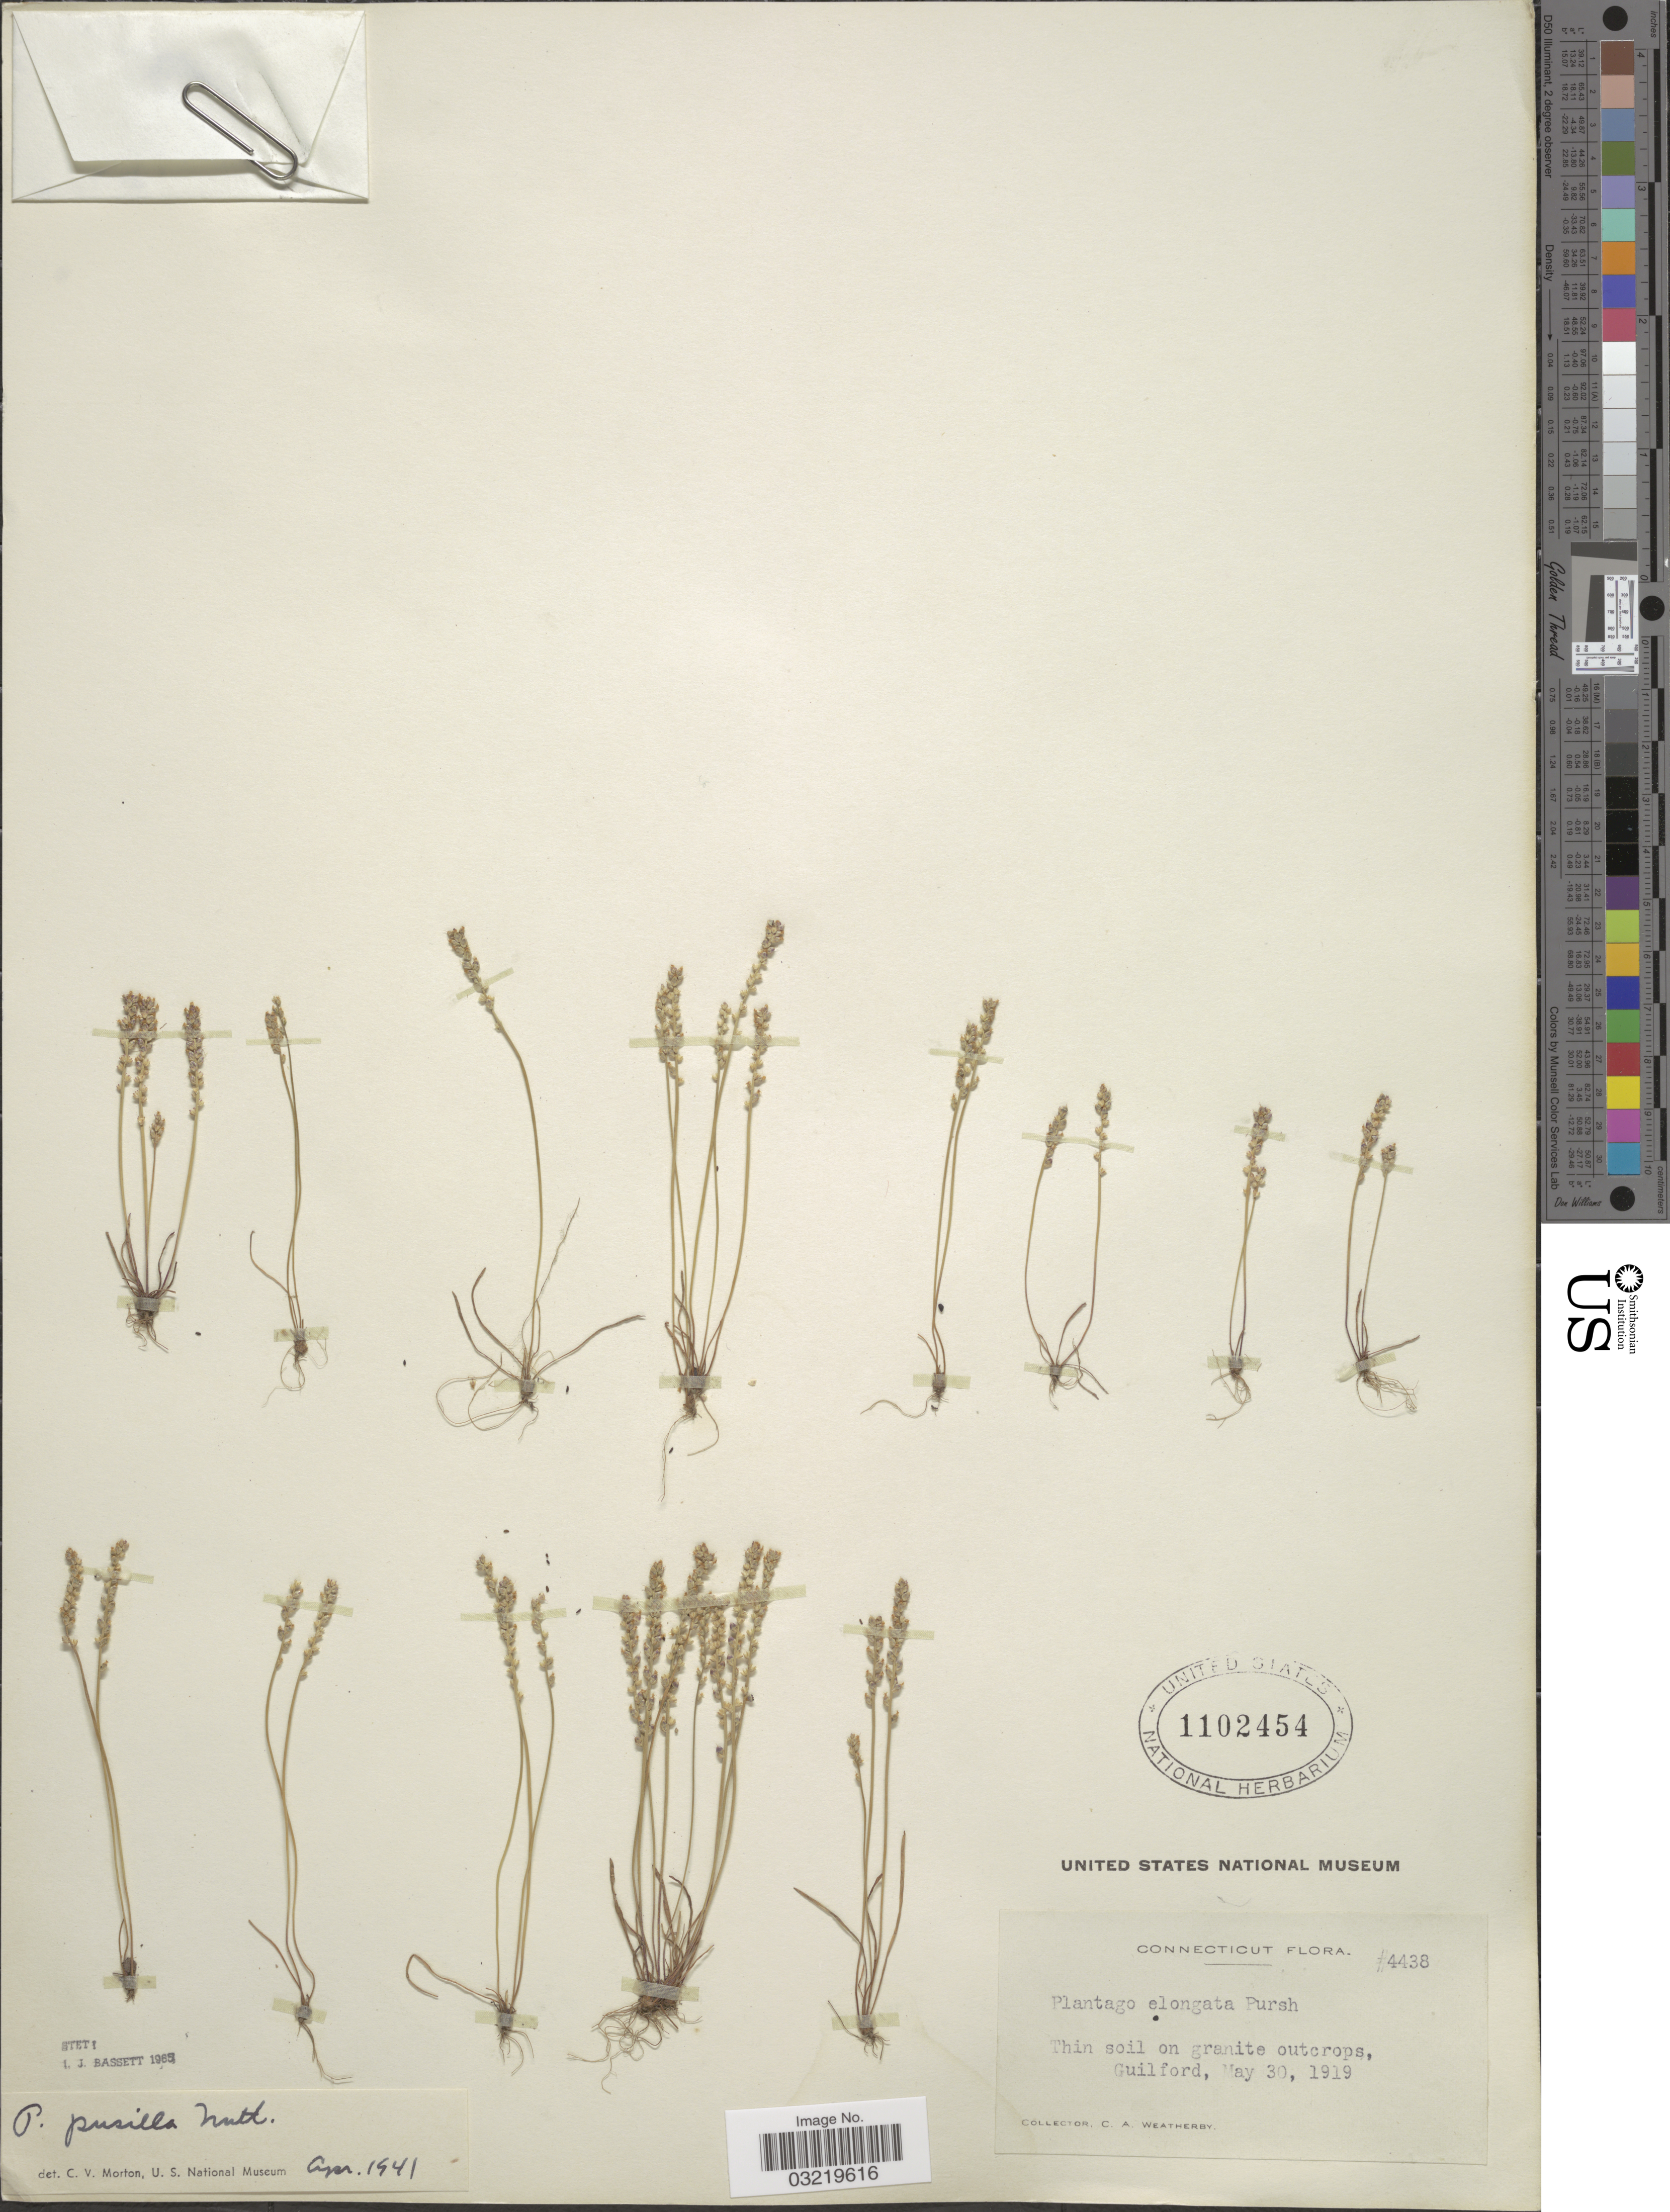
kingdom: Plantae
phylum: Tracheophyta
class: Magnoliopsida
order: Lamiales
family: Plantaginaceae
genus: Plantago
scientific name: Plantago pusilla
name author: Nutt.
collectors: C. A. Weatherby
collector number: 4438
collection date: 1919-05-30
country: United States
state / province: Connecticut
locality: Guilford.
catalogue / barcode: US 1102454